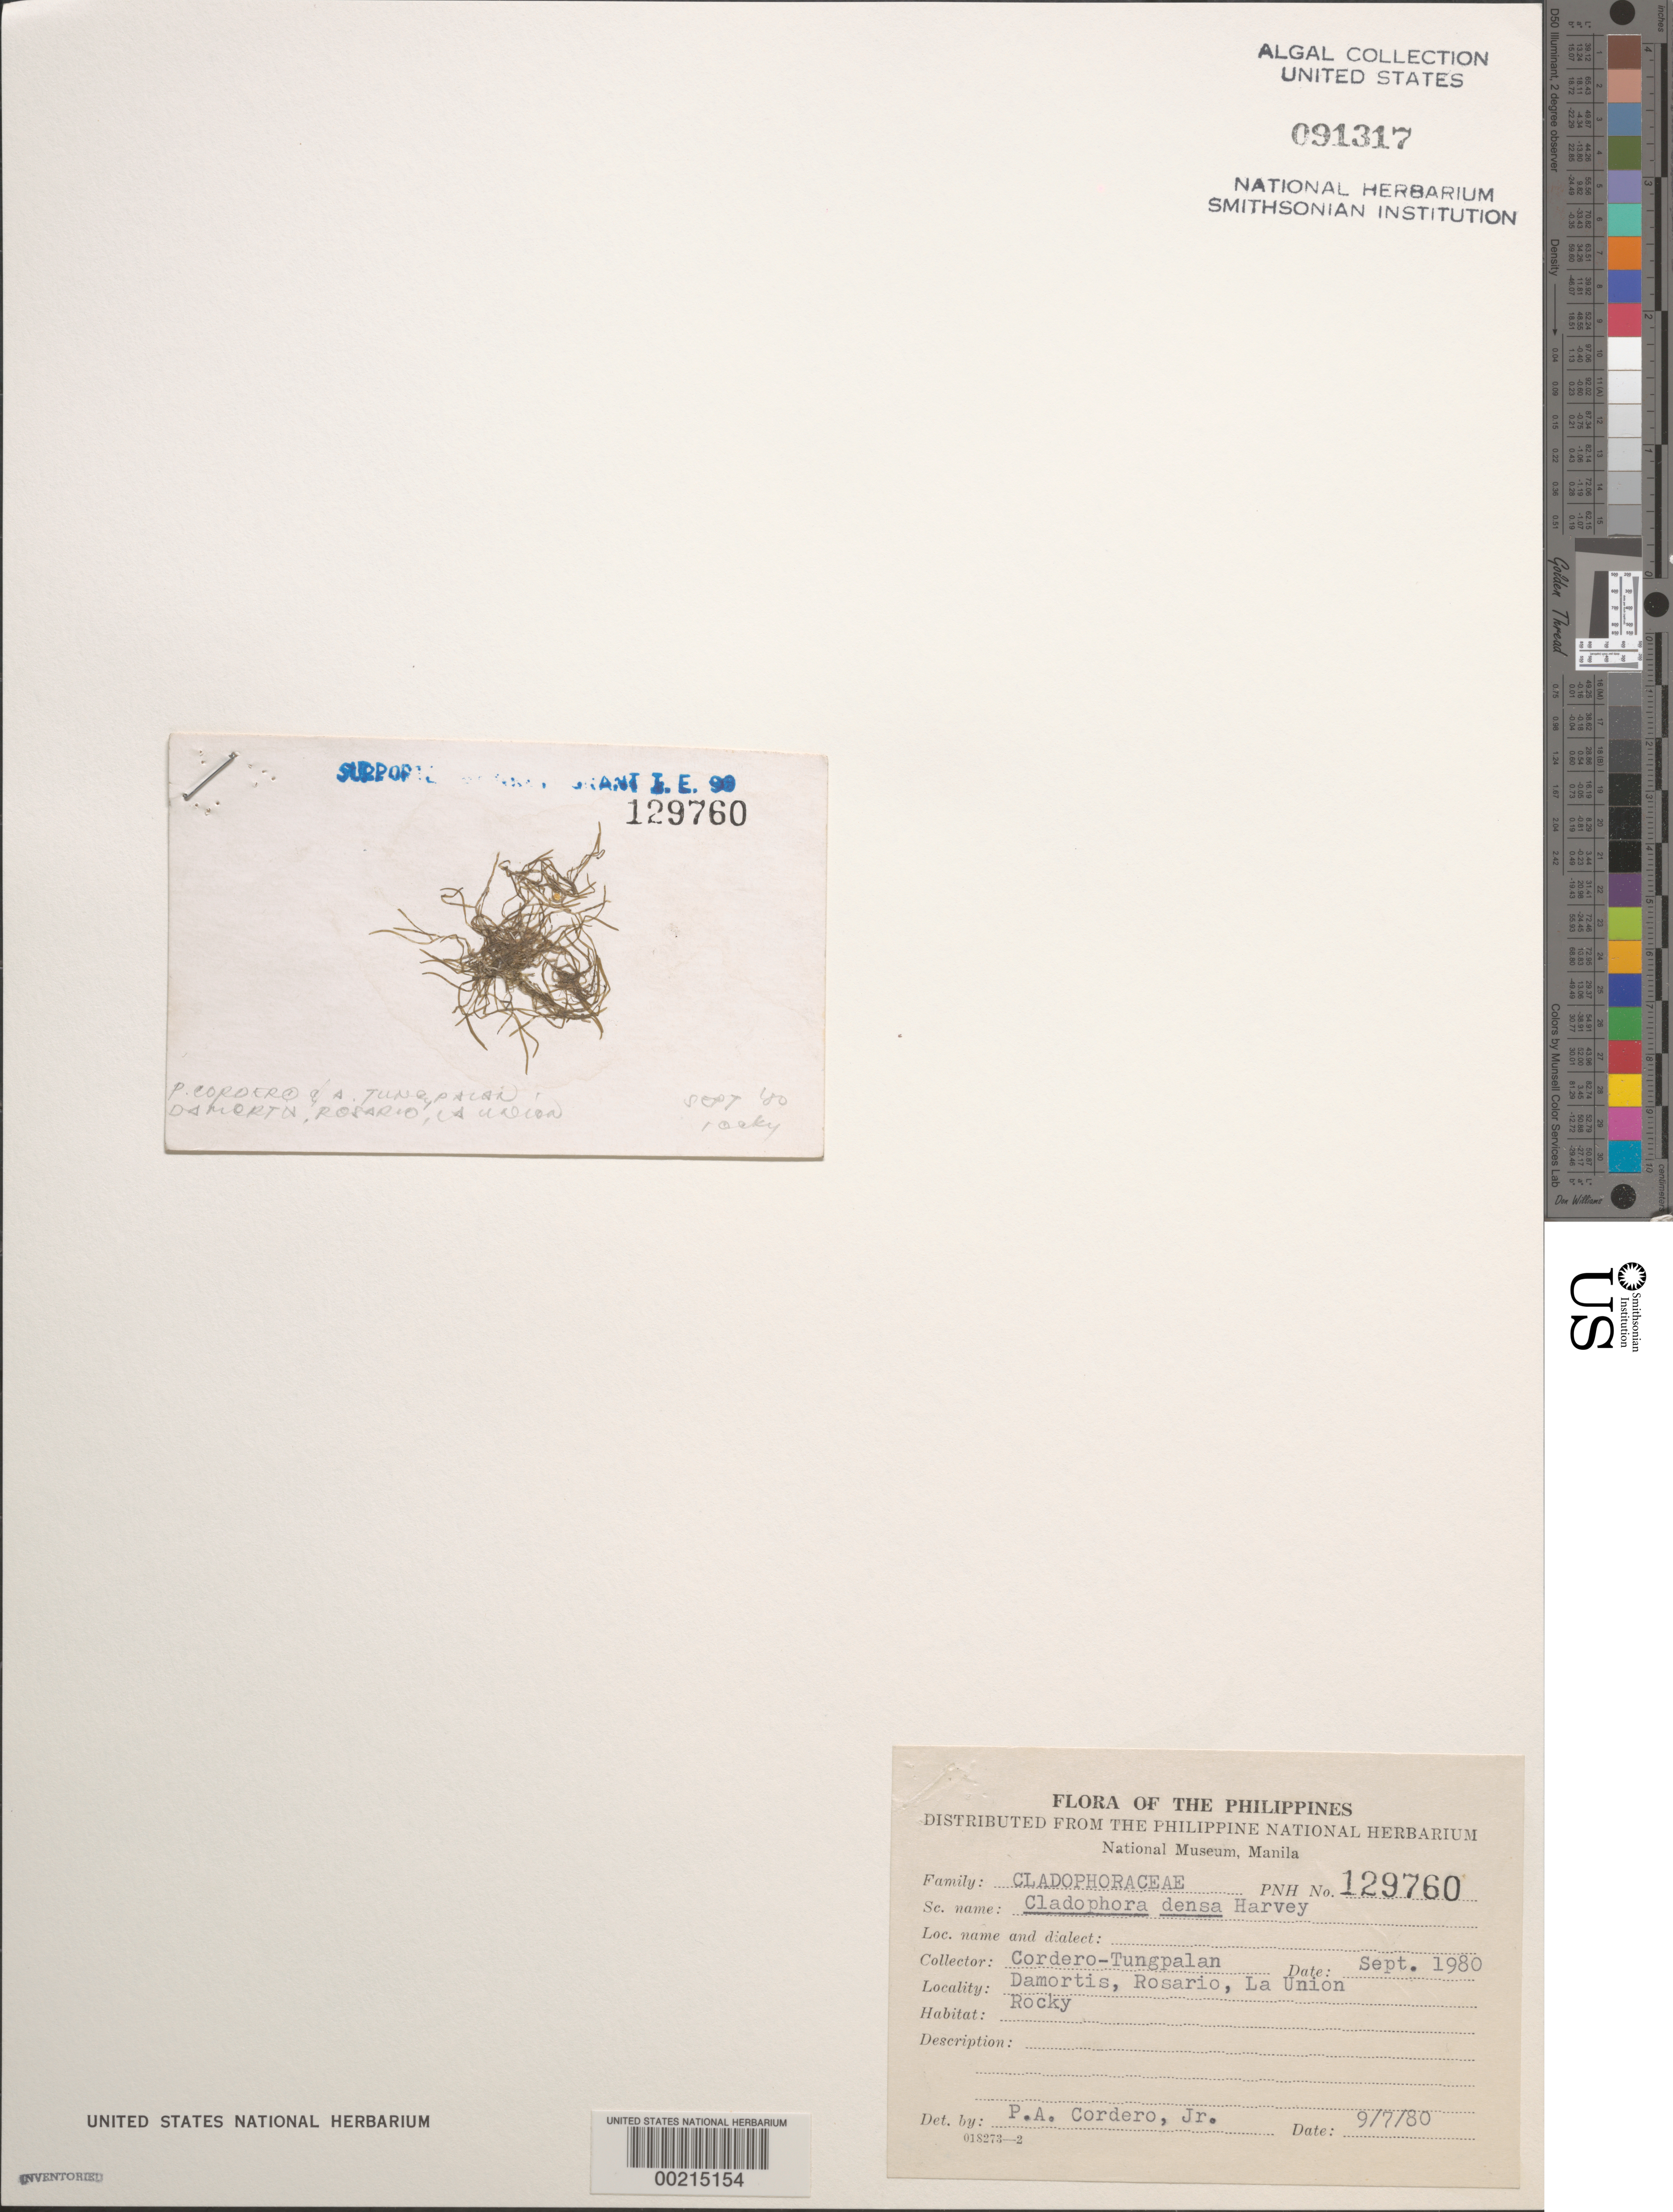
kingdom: Plantae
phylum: Chlorophyta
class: Ulvophyceae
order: Cladophorales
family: Cladophoraceae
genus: Lychaete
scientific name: Lychaete sakaii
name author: (I.A. Abbott) M.J. Wynne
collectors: P. A. Cordero & A. Tungpalan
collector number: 129760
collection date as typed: Sep 1980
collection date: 1980-09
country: Philippines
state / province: Ilocos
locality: Damortis, rosario, la union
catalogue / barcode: US 91317